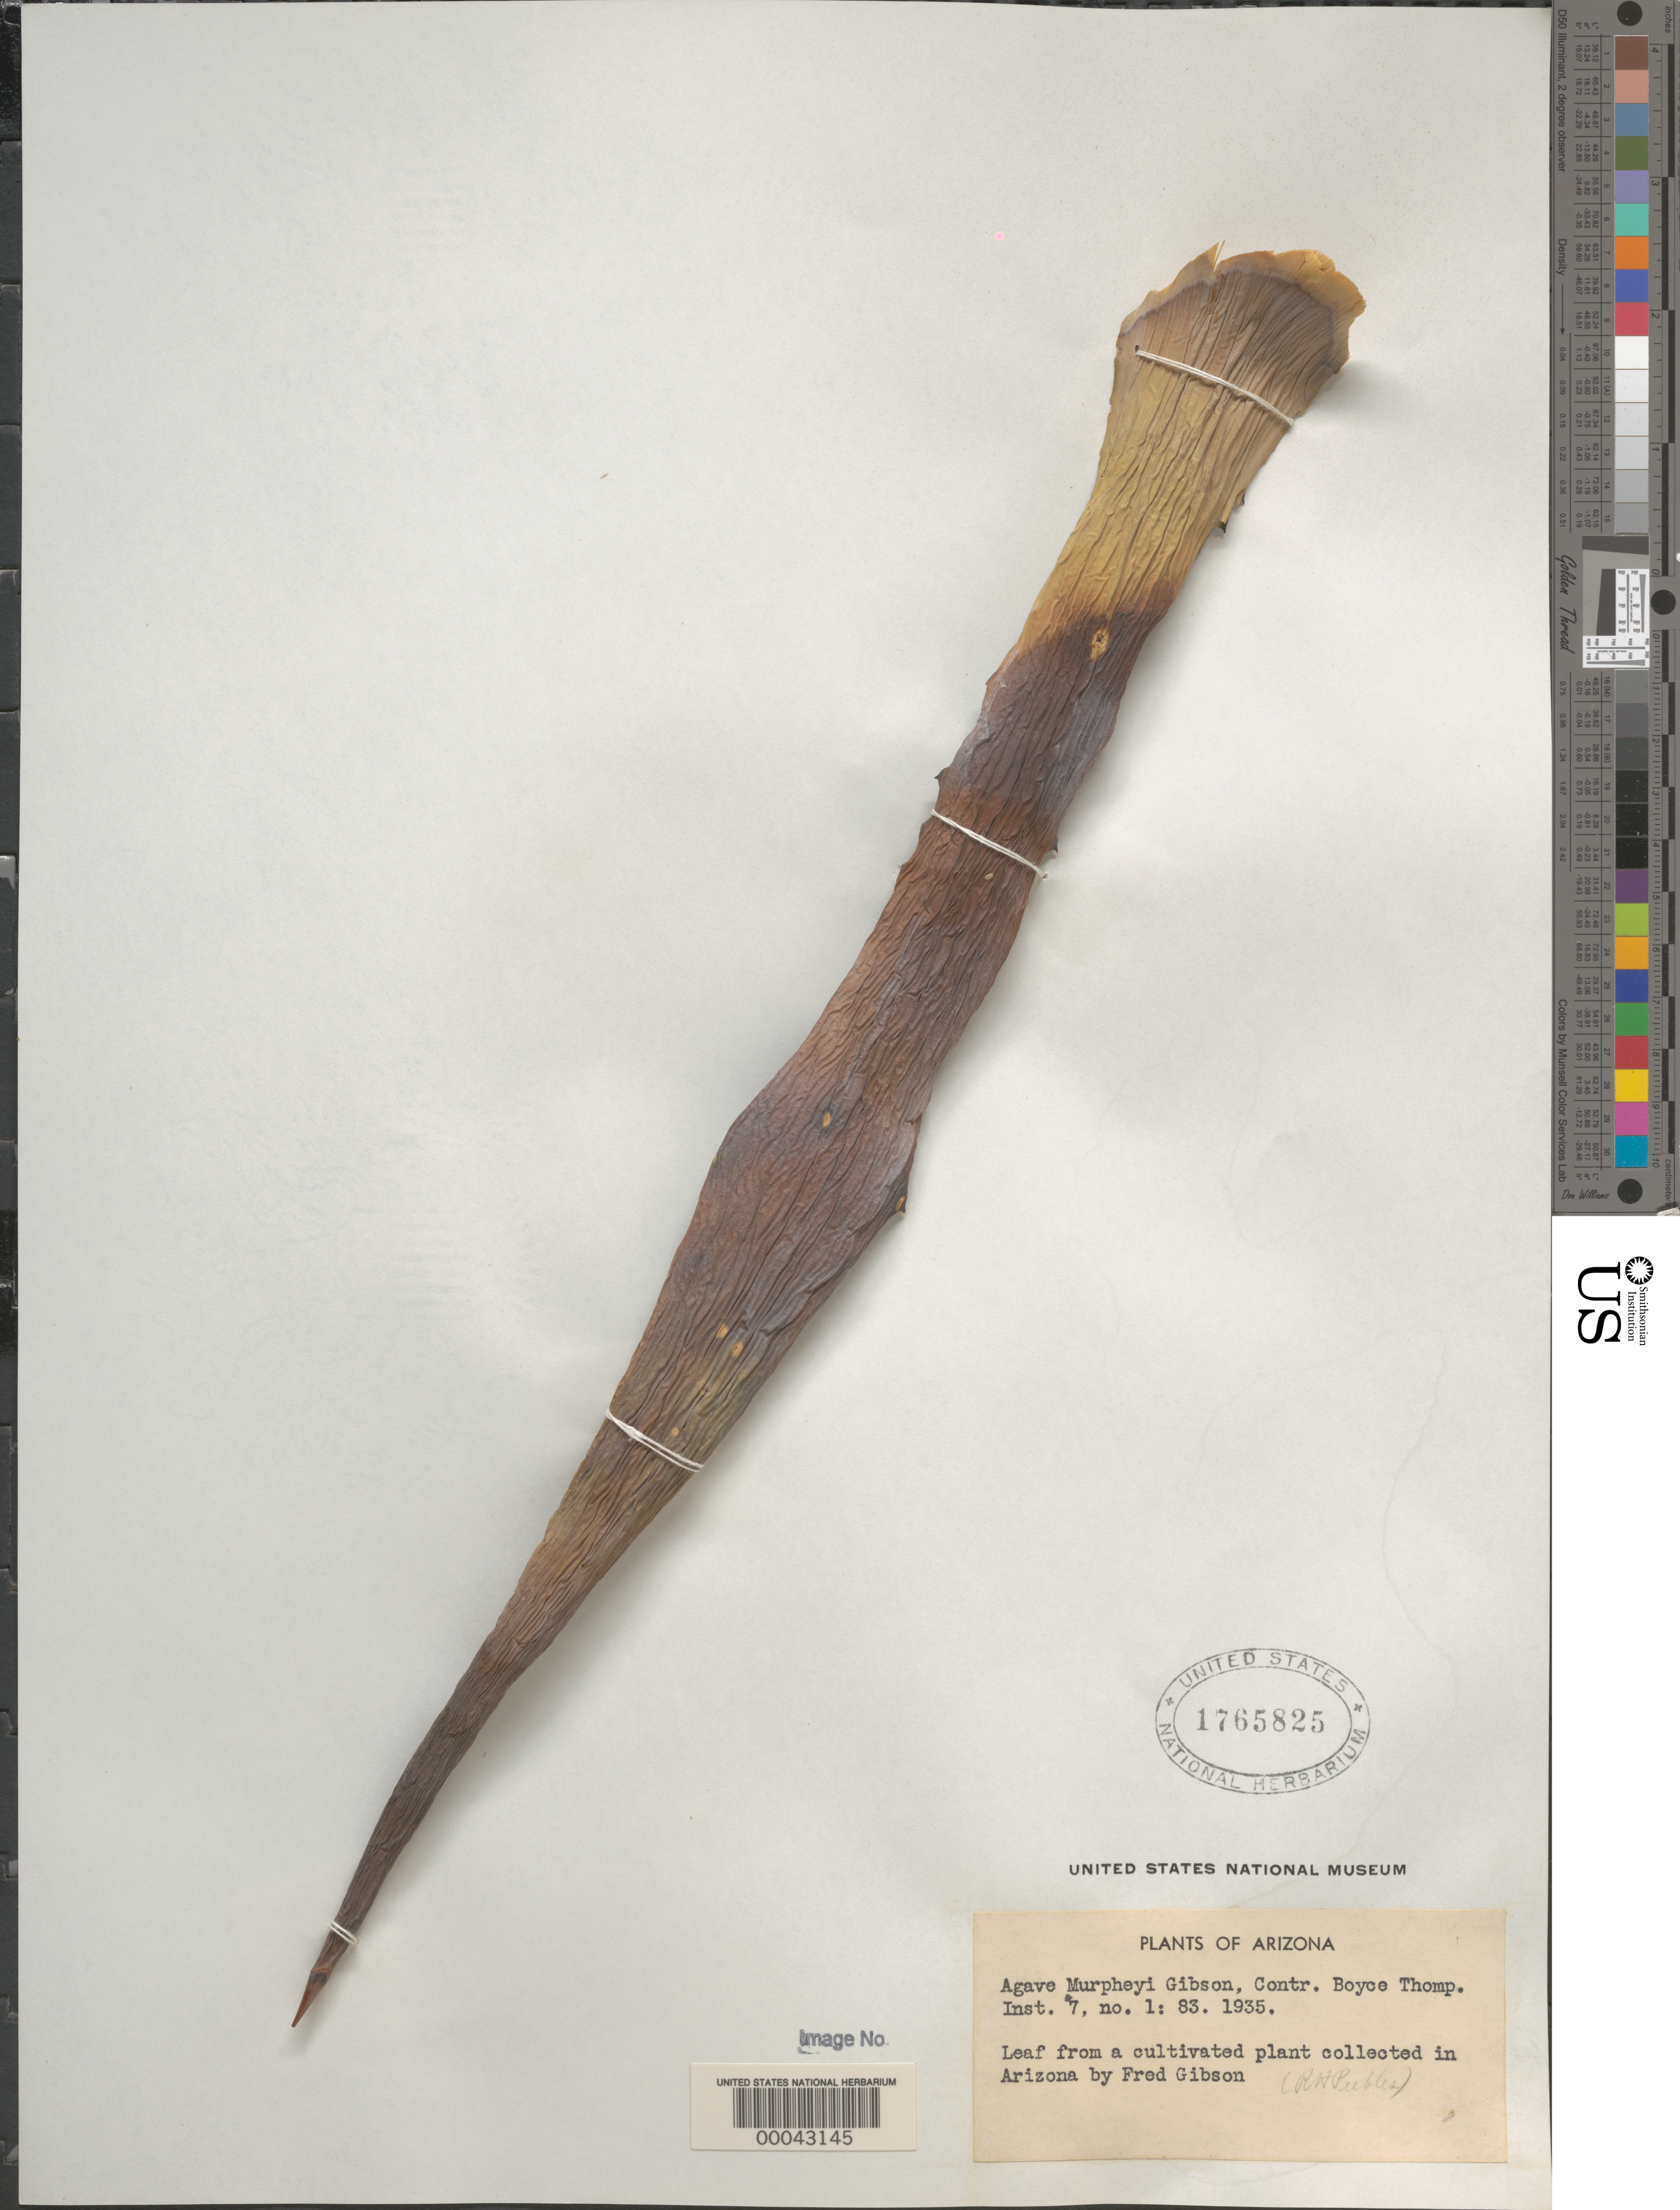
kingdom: Plantae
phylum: Tracheophyta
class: Liliopsida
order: Asparagales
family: Asparagaceae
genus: Agave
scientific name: Agave murpheyi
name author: F. Gibson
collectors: F. Gibson & R. H. Peebles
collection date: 1935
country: United States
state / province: Arizona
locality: Agave Murpheyi Gibson, Contr. Boyce Thomp. Inst. 7, no. 1: 83. 1935. [unsure placement]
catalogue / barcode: US 1765825